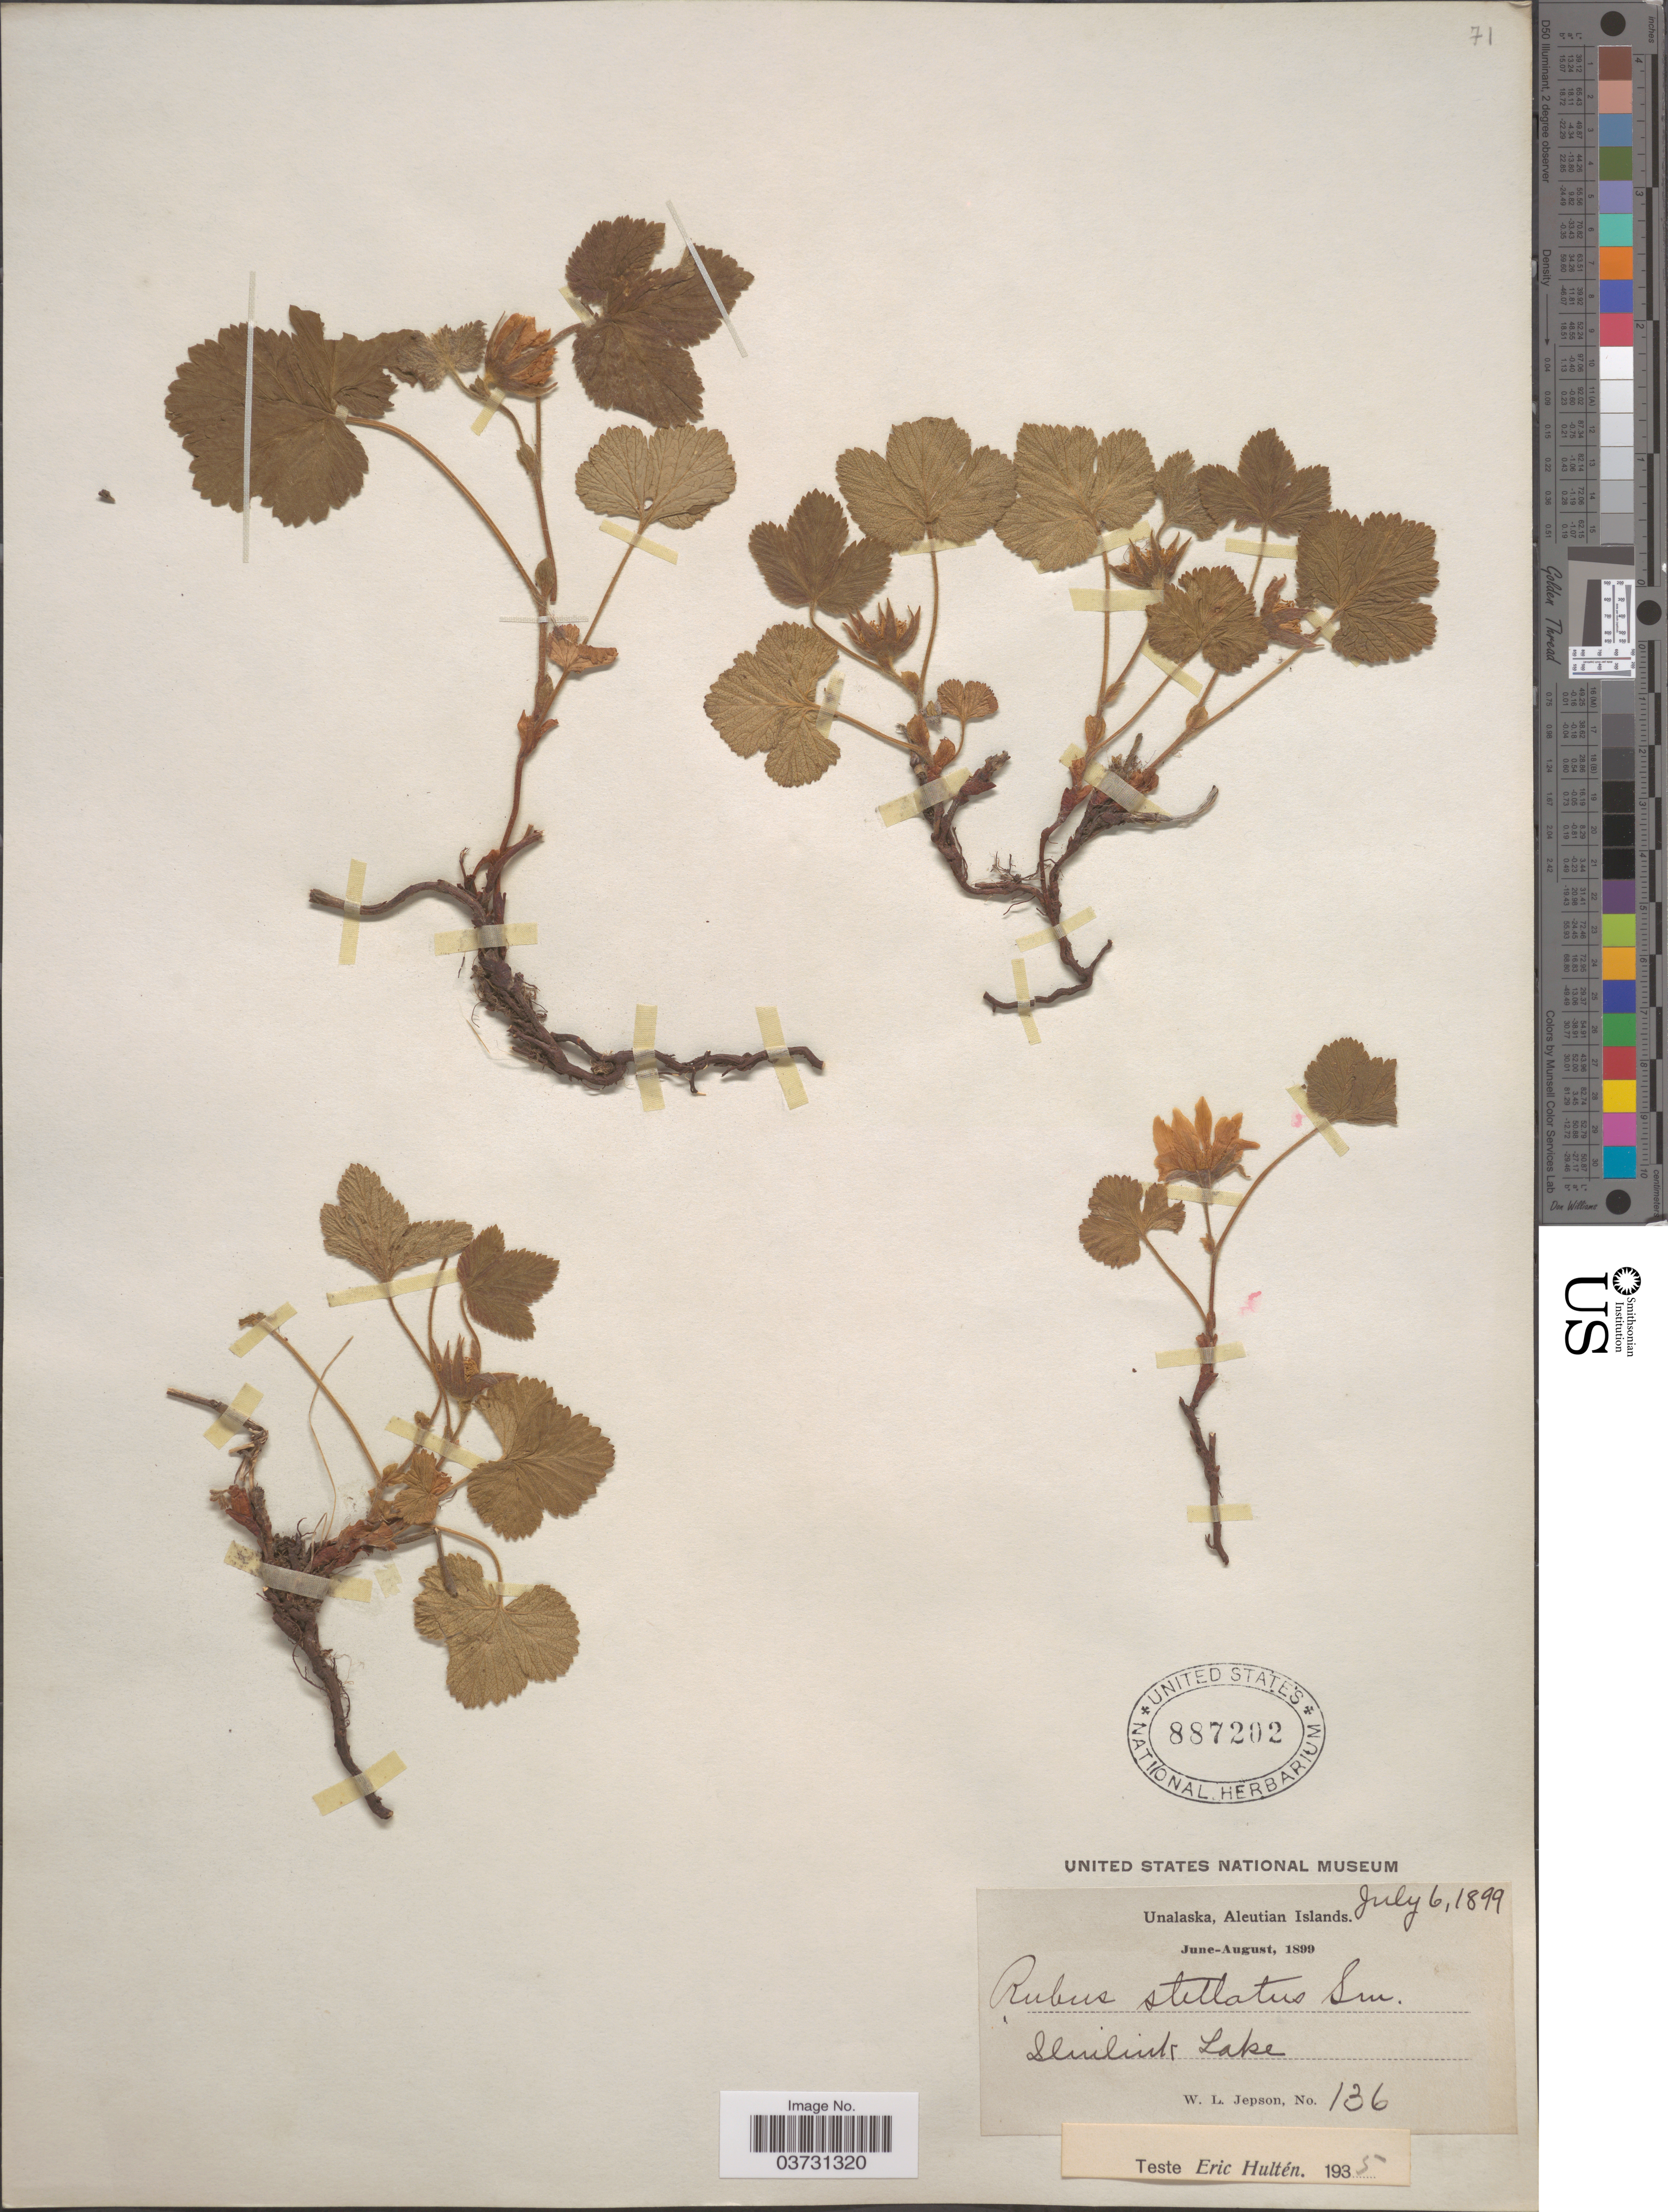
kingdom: Plantae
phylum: Tracheophyta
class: Magnoliopsida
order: Rosales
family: Rosaceae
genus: Rubus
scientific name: Rubus stellatus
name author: Sm.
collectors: W. L. Jepson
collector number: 136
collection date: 1899-07-06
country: United States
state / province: Alaska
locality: Unalaska, Aleutian Islands. Iliuluik Lake.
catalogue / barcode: US 887202